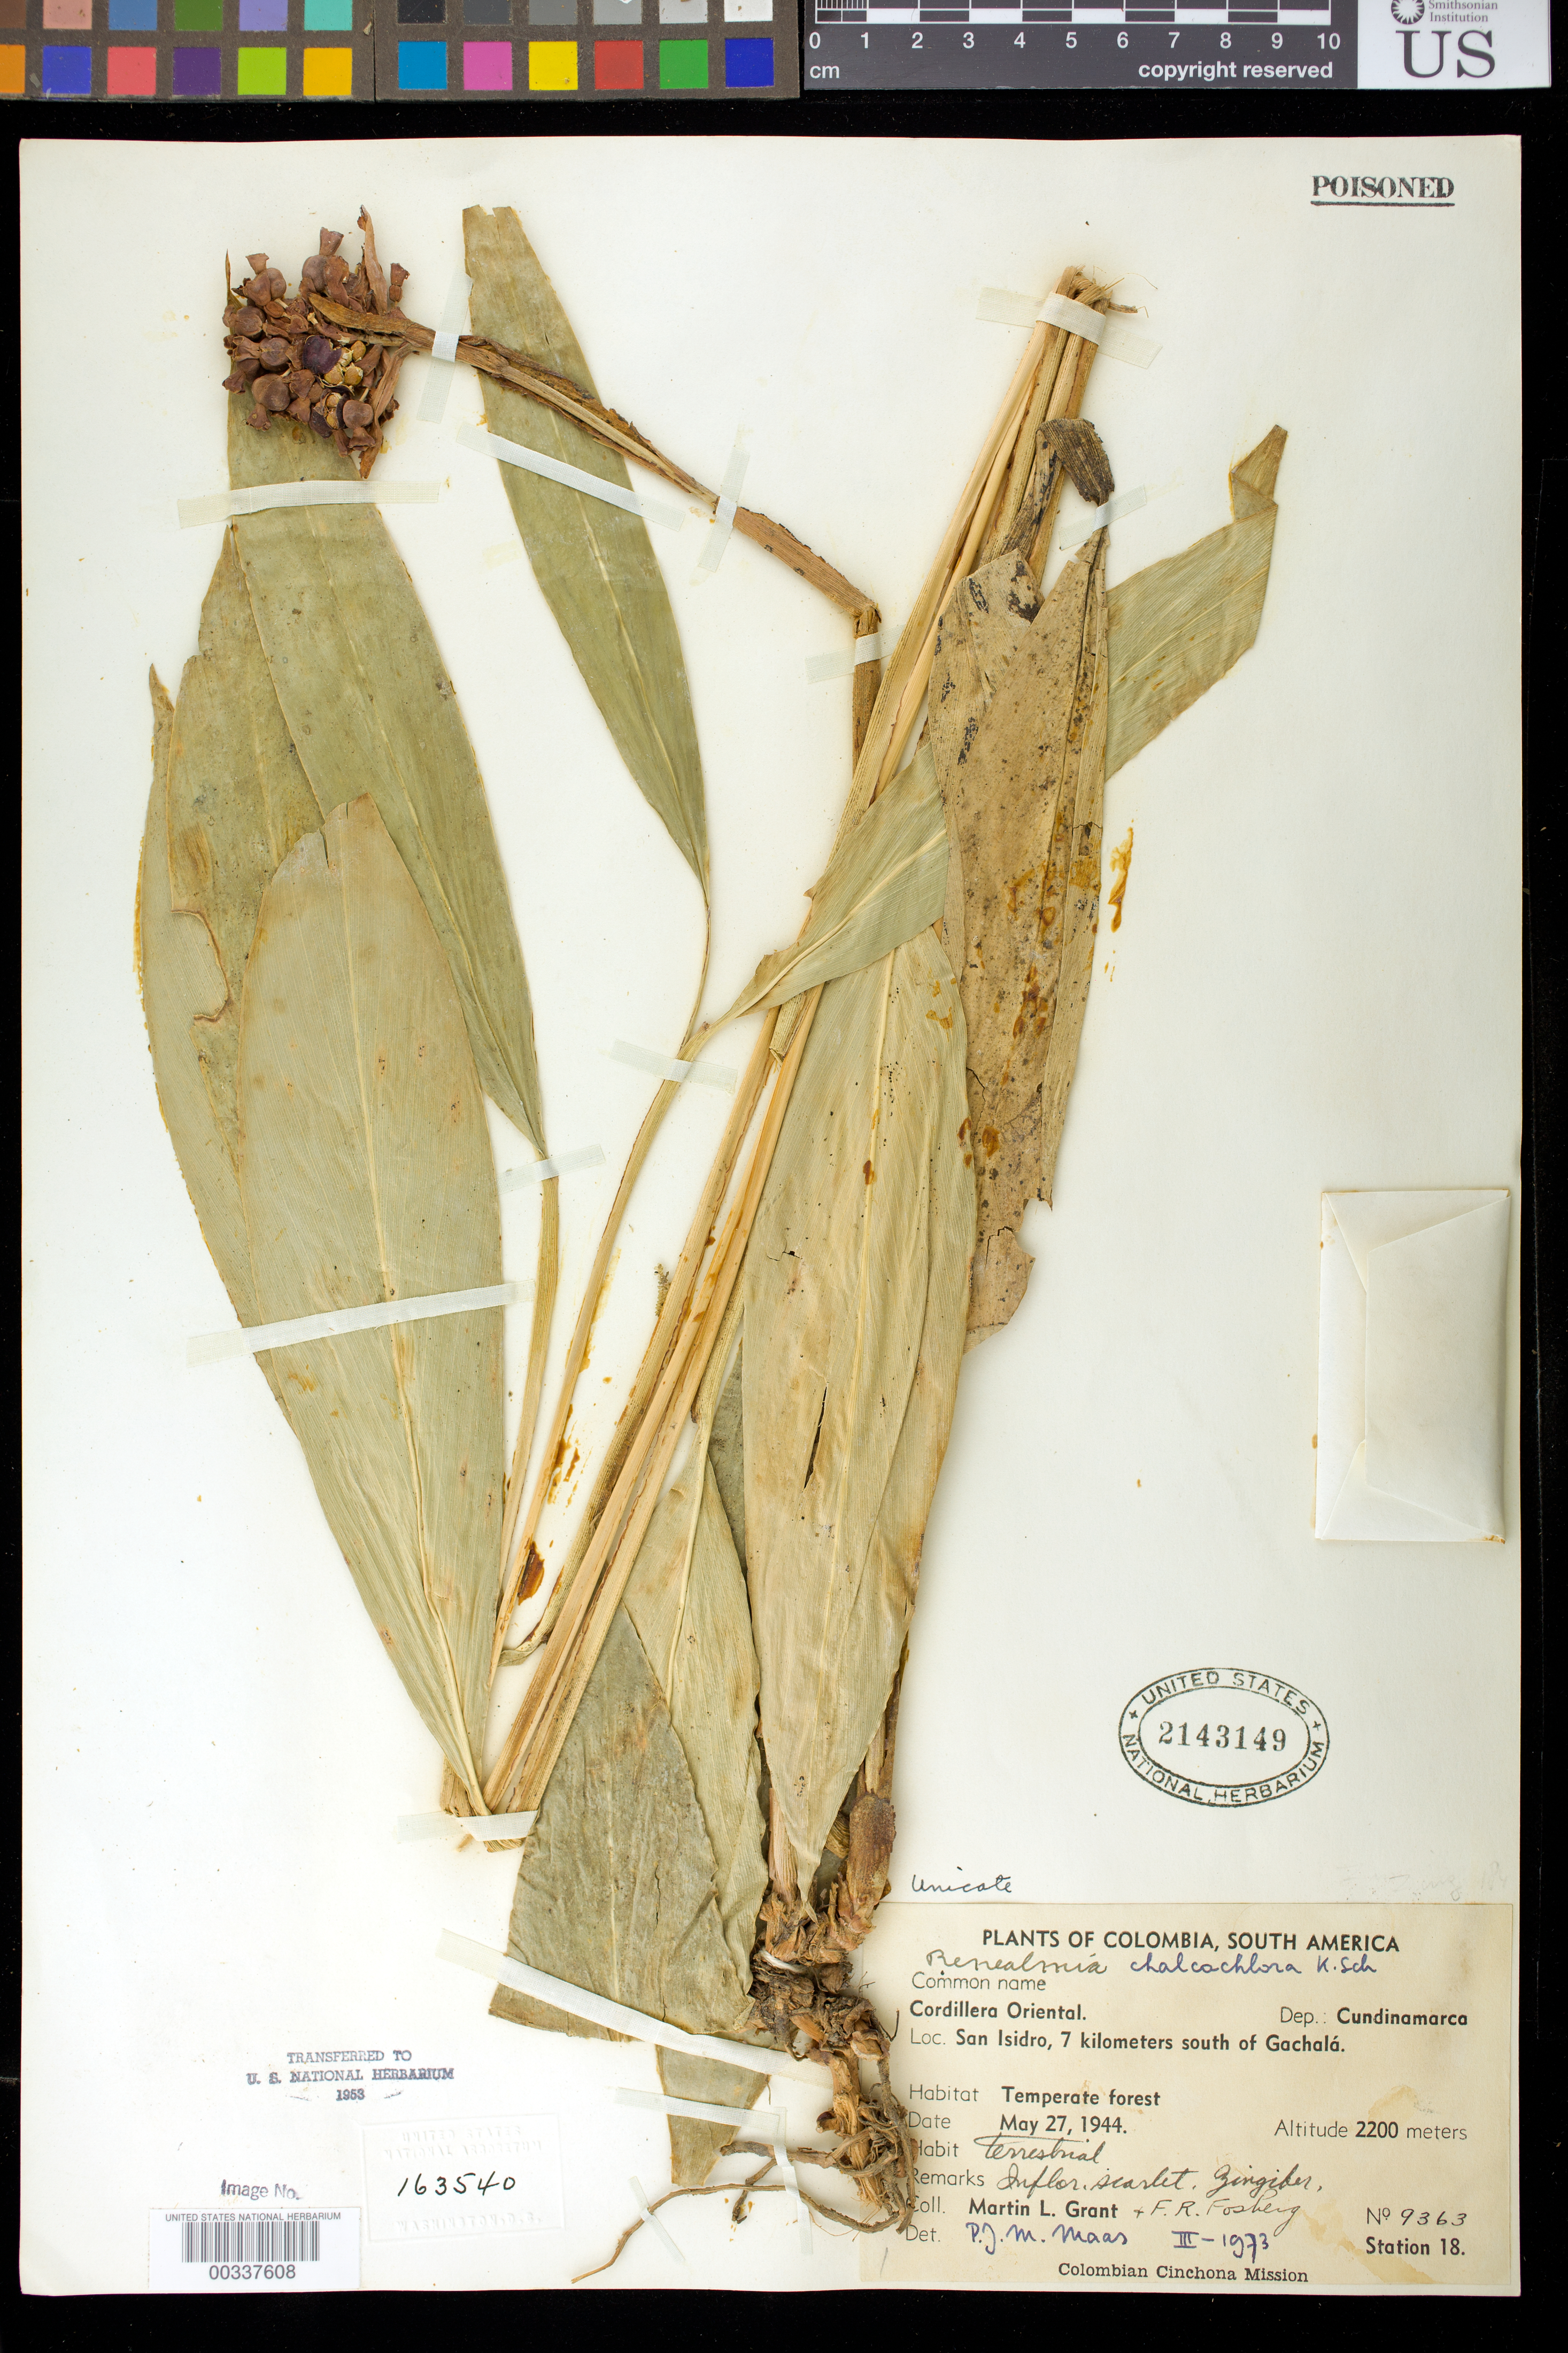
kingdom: Plantae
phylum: Tracheophyta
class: Liliopsida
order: Zingiberales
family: Zingiberaceae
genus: Renealmia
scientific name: Renealmia chalcochlora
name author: K. Schum.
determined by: Maas, Paul J. M.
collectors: M. L. Grant & F. R. Fosberg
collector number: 9363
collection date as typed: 27 May 1944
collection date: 1944-05-27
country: Colombia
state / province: Cundinamarca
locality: Cordillera Oriental, San Isidro, 7 km S of Gachala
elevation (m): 2200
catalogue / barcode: US 2143149